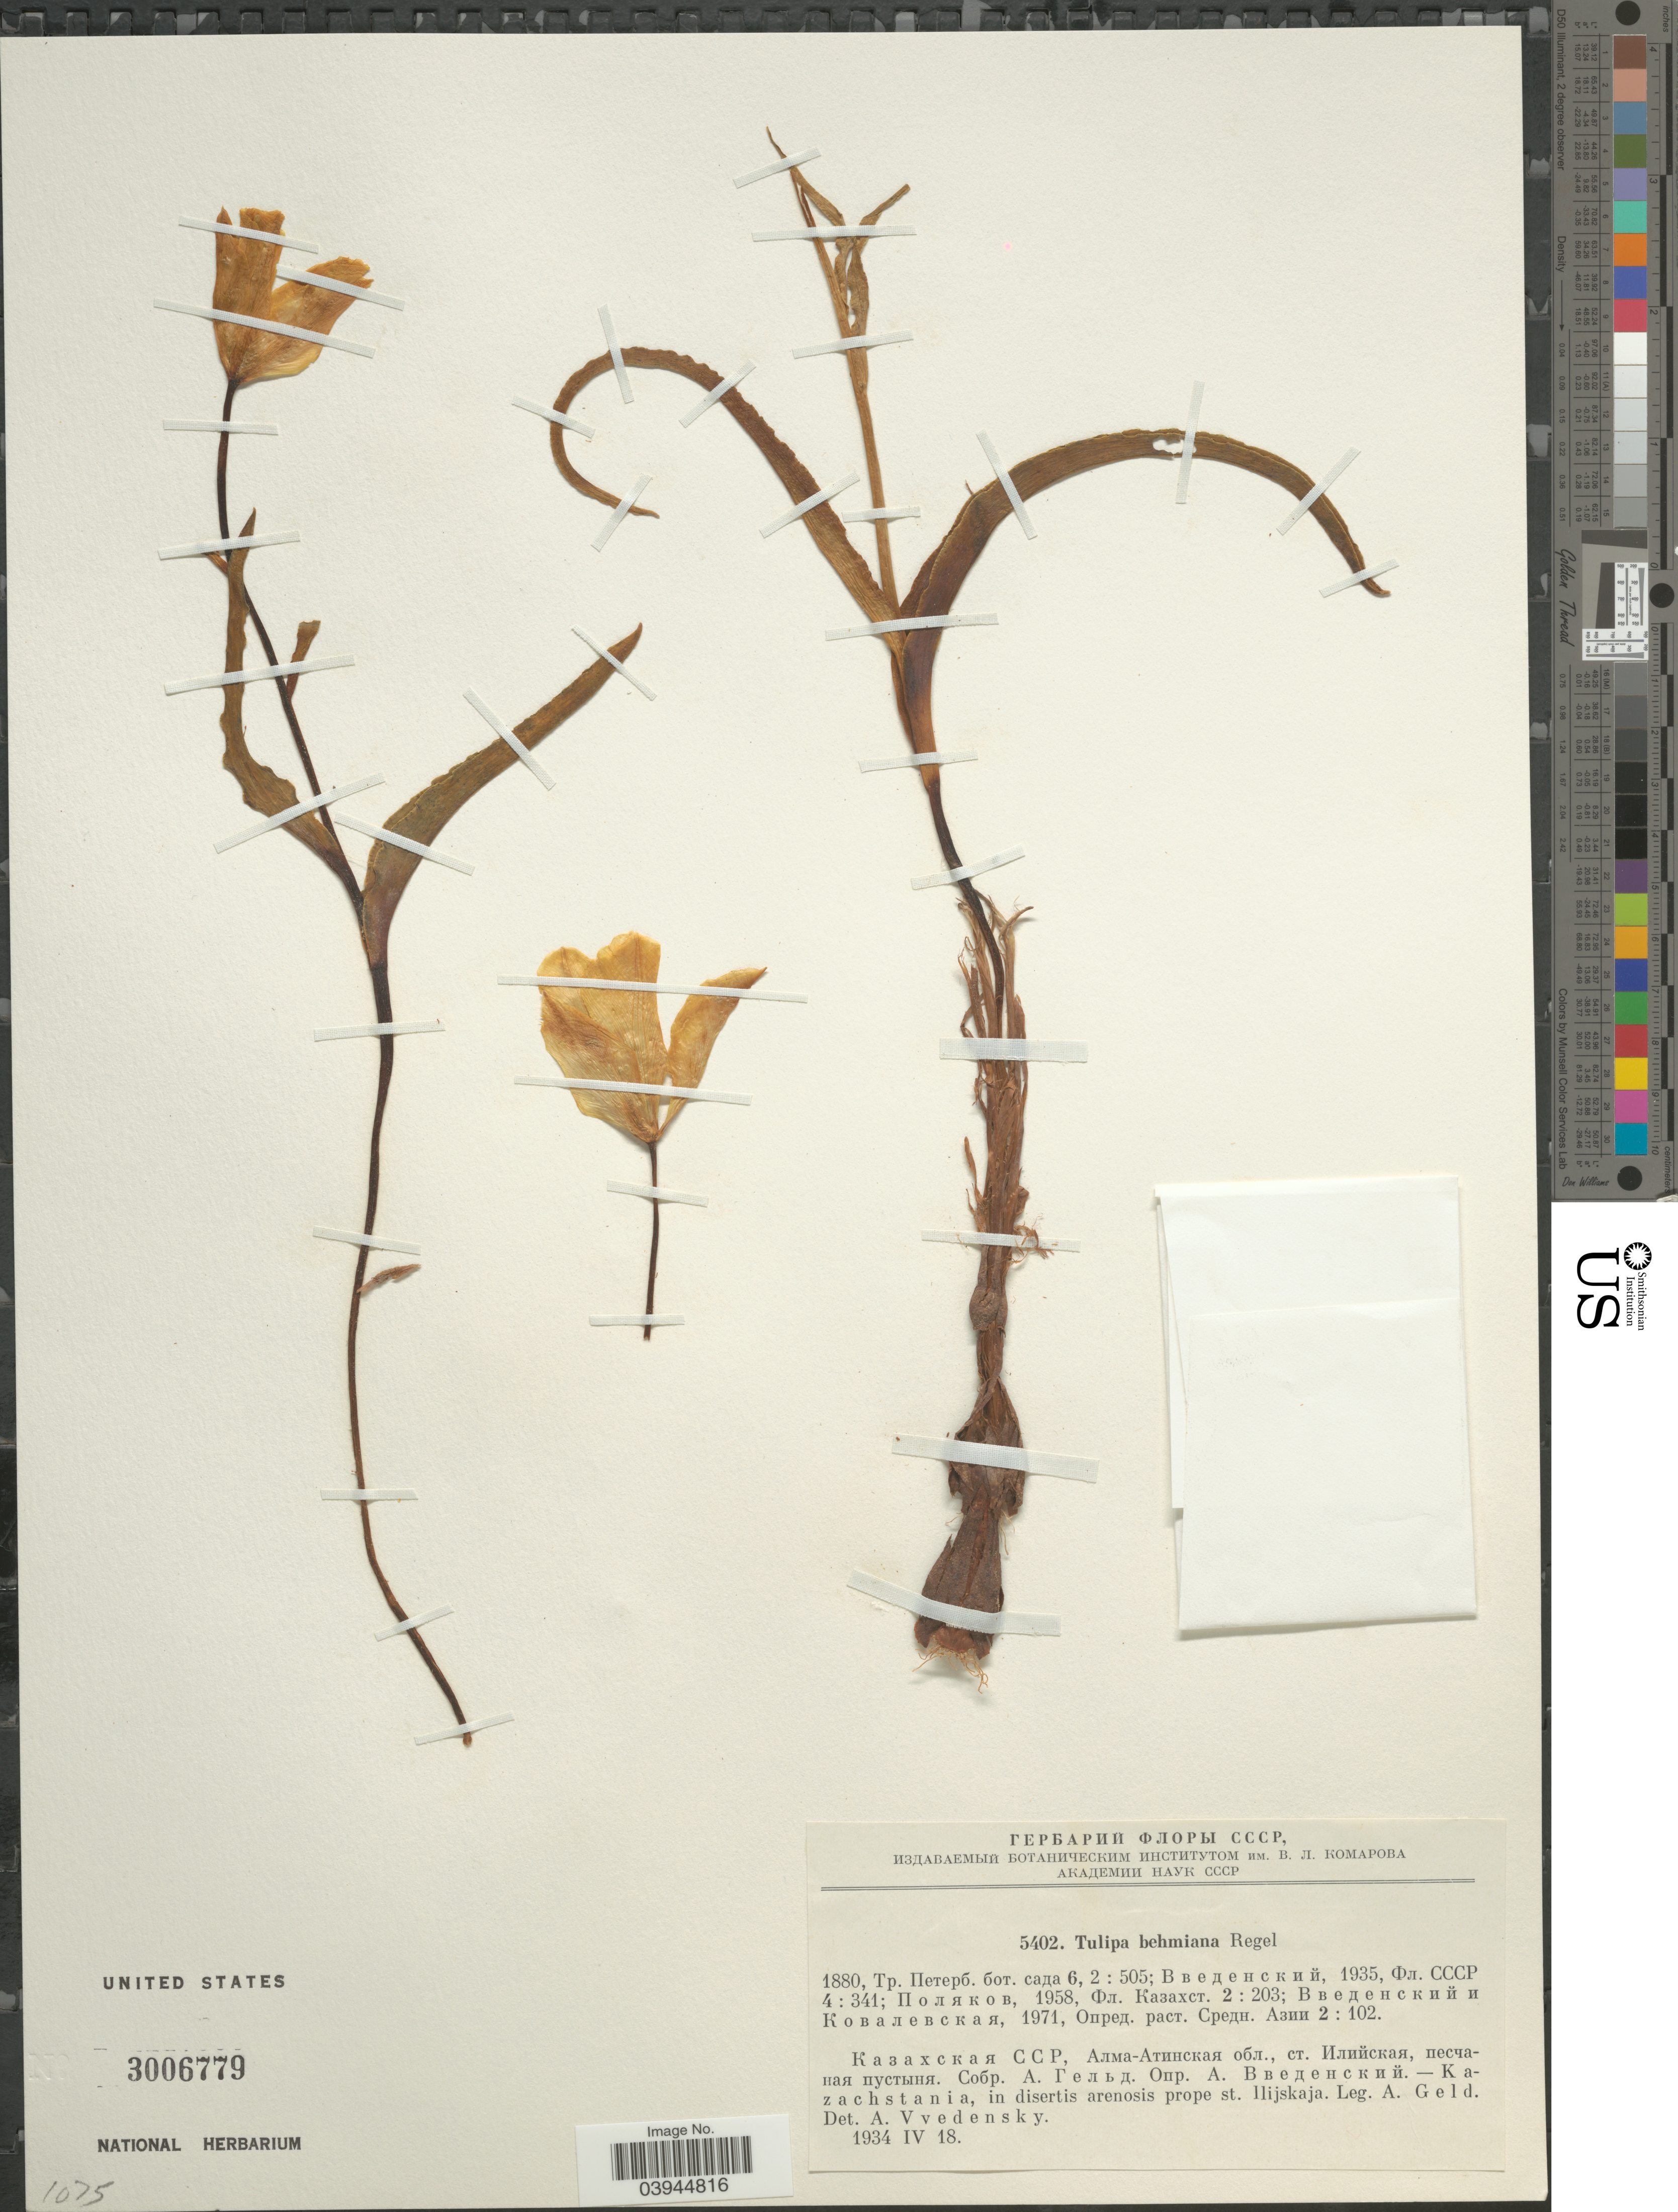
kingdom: Plantae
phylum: Tracheophyta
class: Liliopsida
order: Liliales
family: Liliaceae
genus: Tulipa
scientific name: Tulipa behmiana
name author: Regel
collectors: A. Geld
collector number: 5402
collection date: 1934-04-18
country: Kazakhstan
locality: Kazachstania, in disertis arenosis prope st. Ilijskaja.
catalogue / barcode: US 3006779